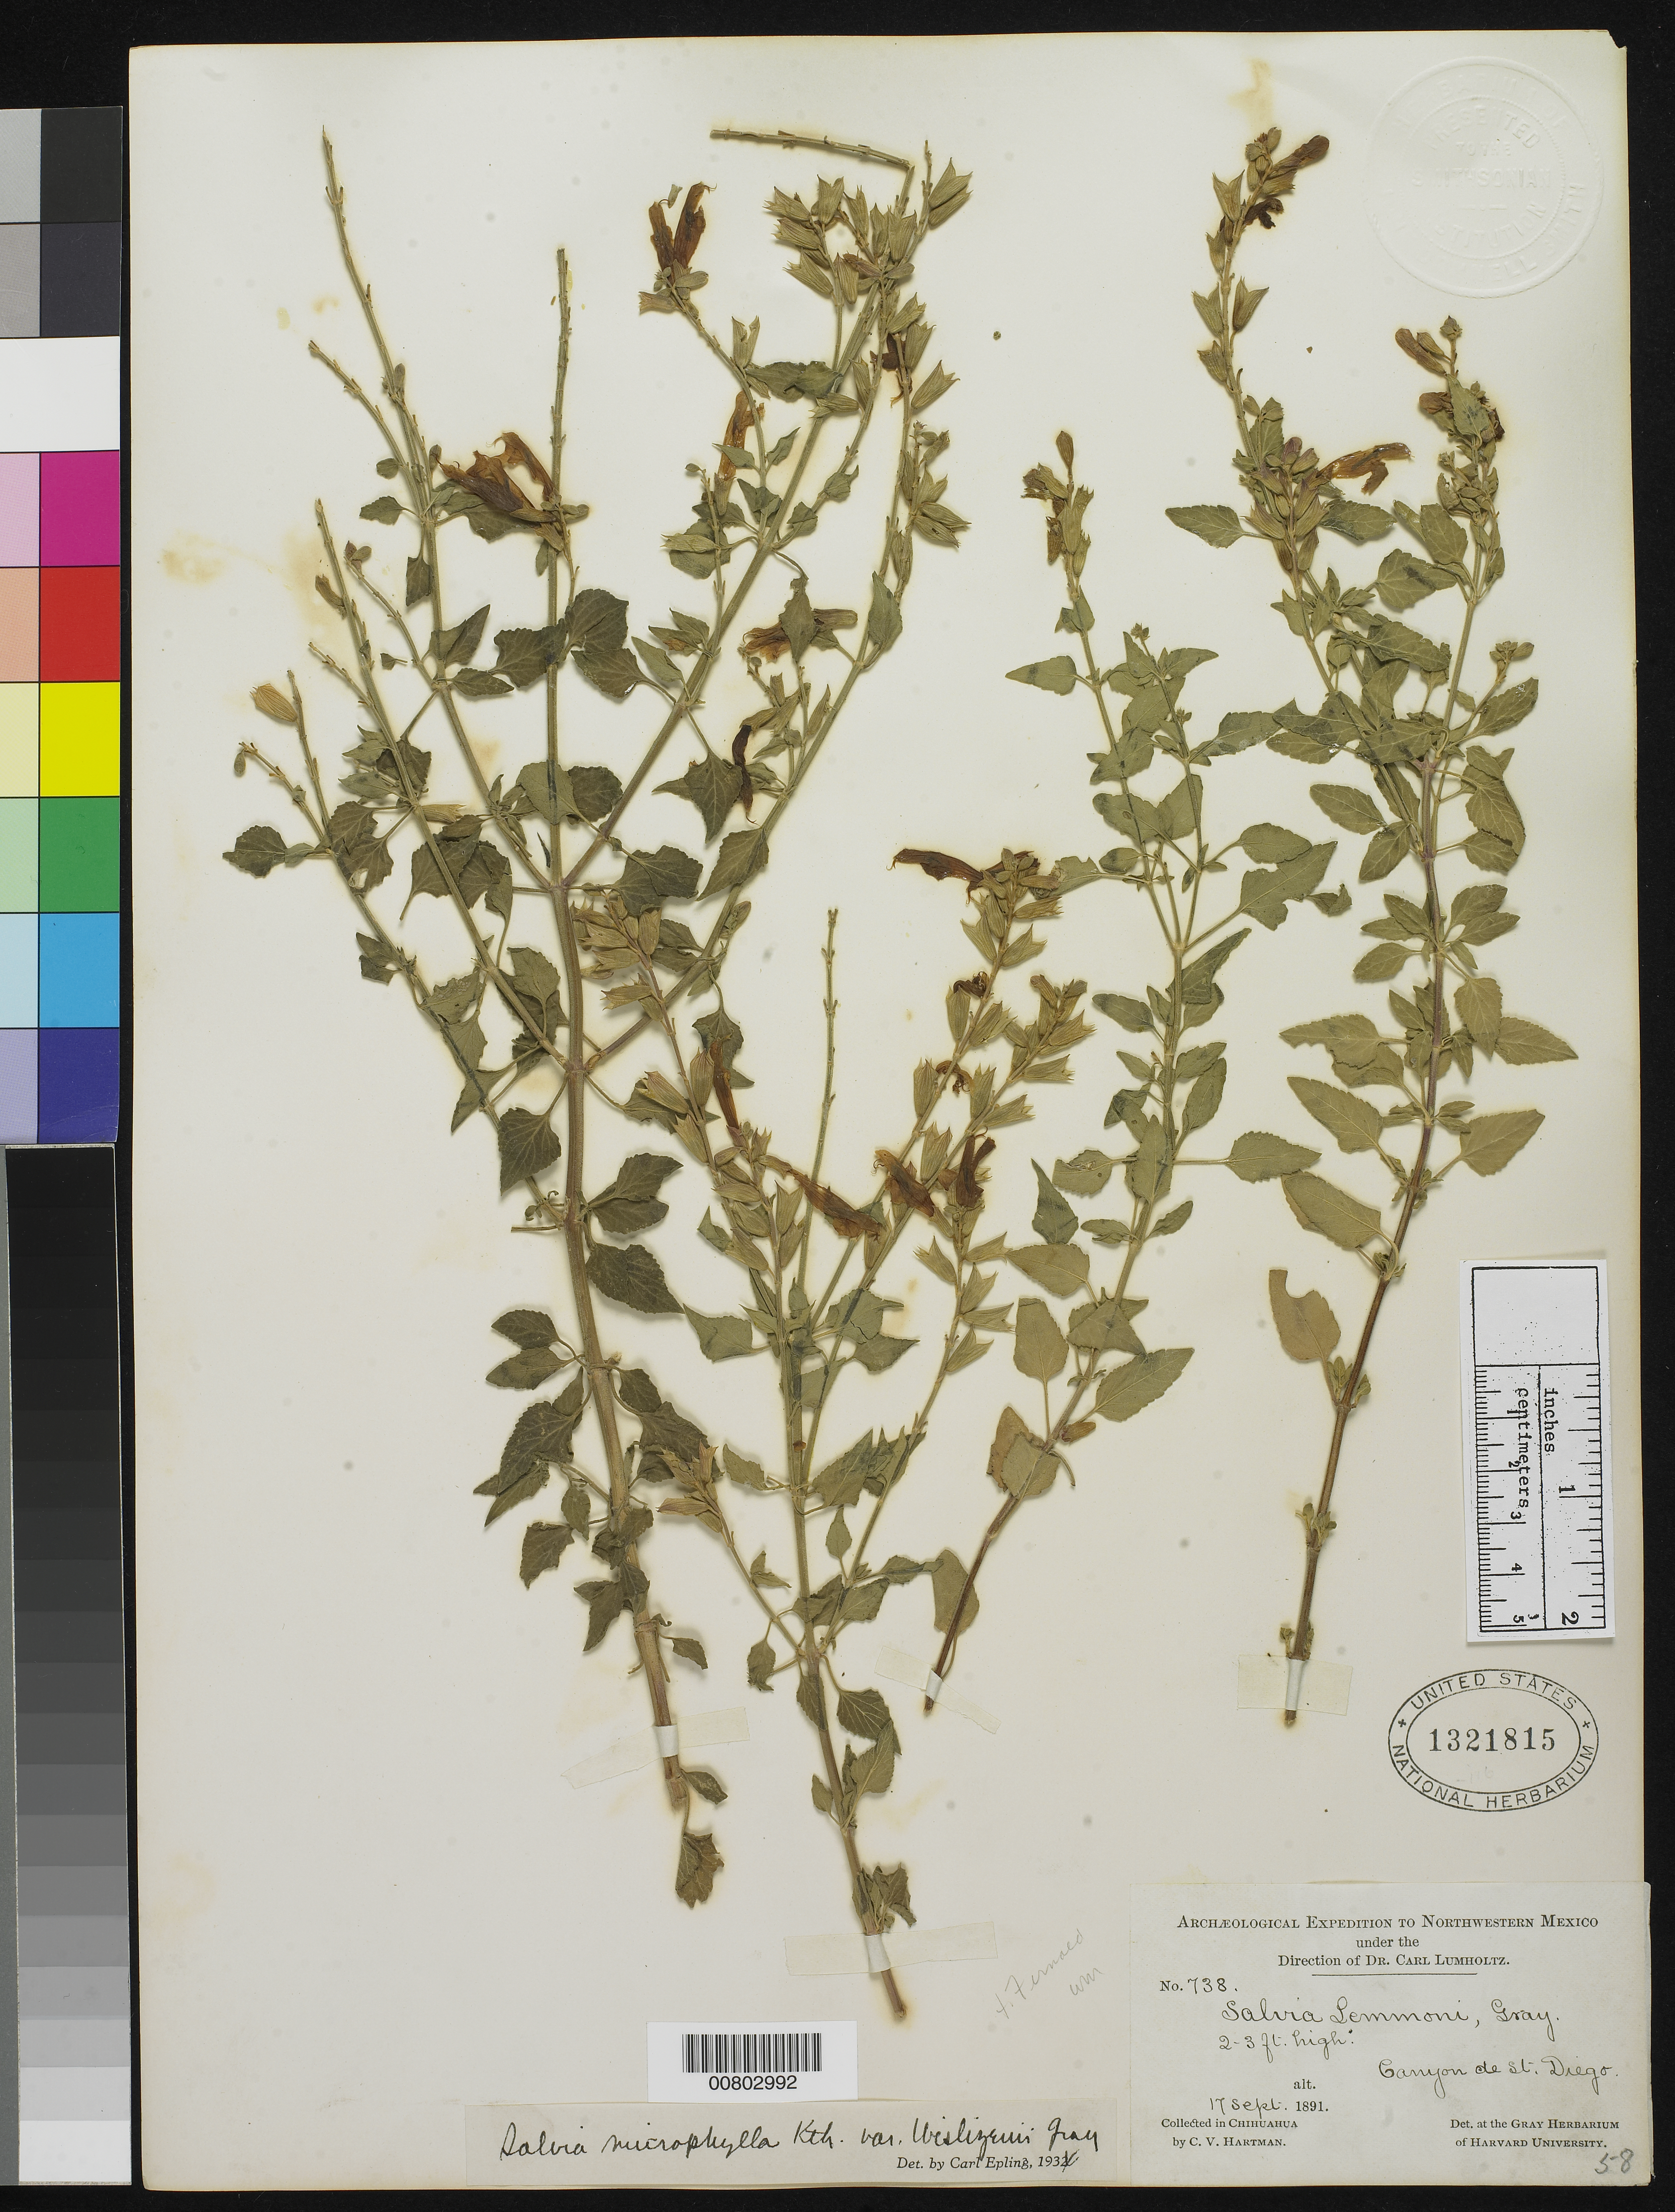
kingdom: Plantae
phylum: Tracheophyta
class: Magnoliopsida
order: Lamiales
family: Lamiaceae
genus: Salvia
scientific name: Salvia microphylla var. wislizeni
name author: A. Gray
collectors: C. V. Hartman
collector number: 738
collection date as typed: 17 Sep 1891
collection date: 1891-09-17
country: Mexico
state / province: Chihuahua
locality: Canyon de St. Diego, Chihuahua.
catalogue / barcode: US 1321815